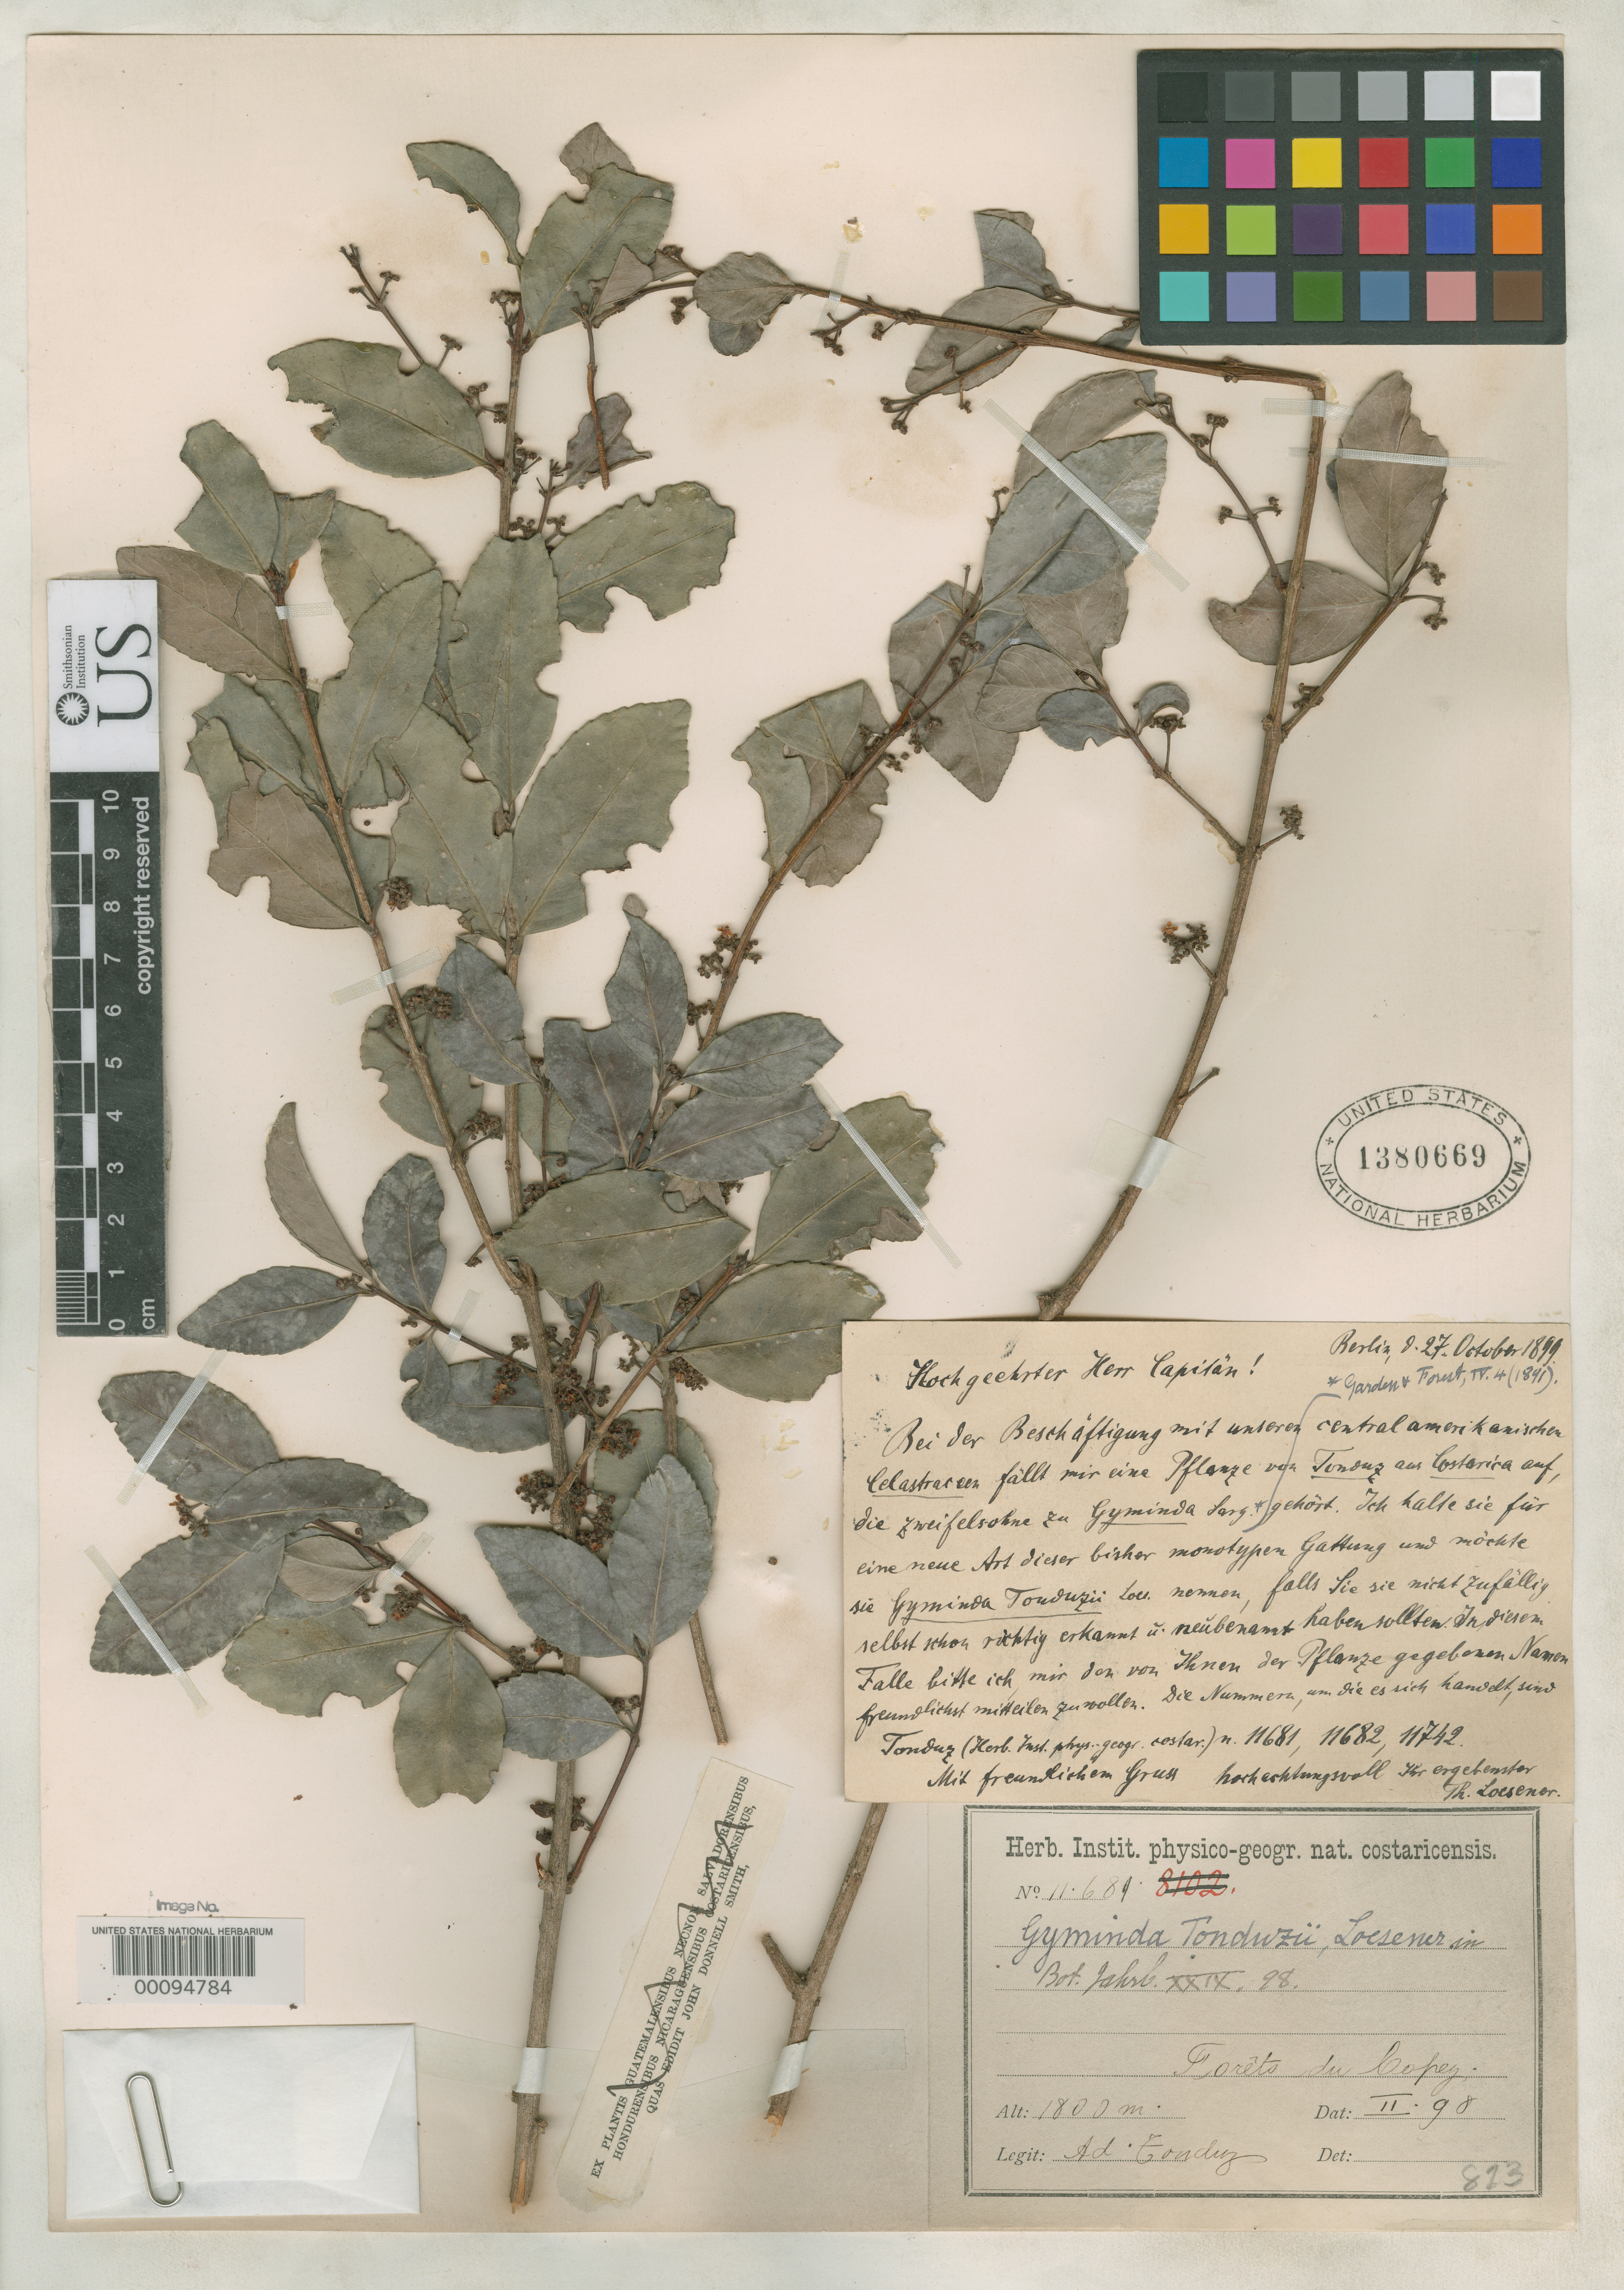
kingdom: Plantae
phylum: Tracheophyta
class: Magnoliopsida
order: Celastrales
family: Celastraceae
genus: Gyminda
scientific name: Gyminda tonduzii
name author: Loes.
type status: Isosyntype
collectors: A. Tonduz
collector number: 11681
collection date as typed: Feb 1898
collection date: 1898-02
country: Costa Rica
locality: Copey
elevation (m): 1800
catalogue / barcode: US 1380669